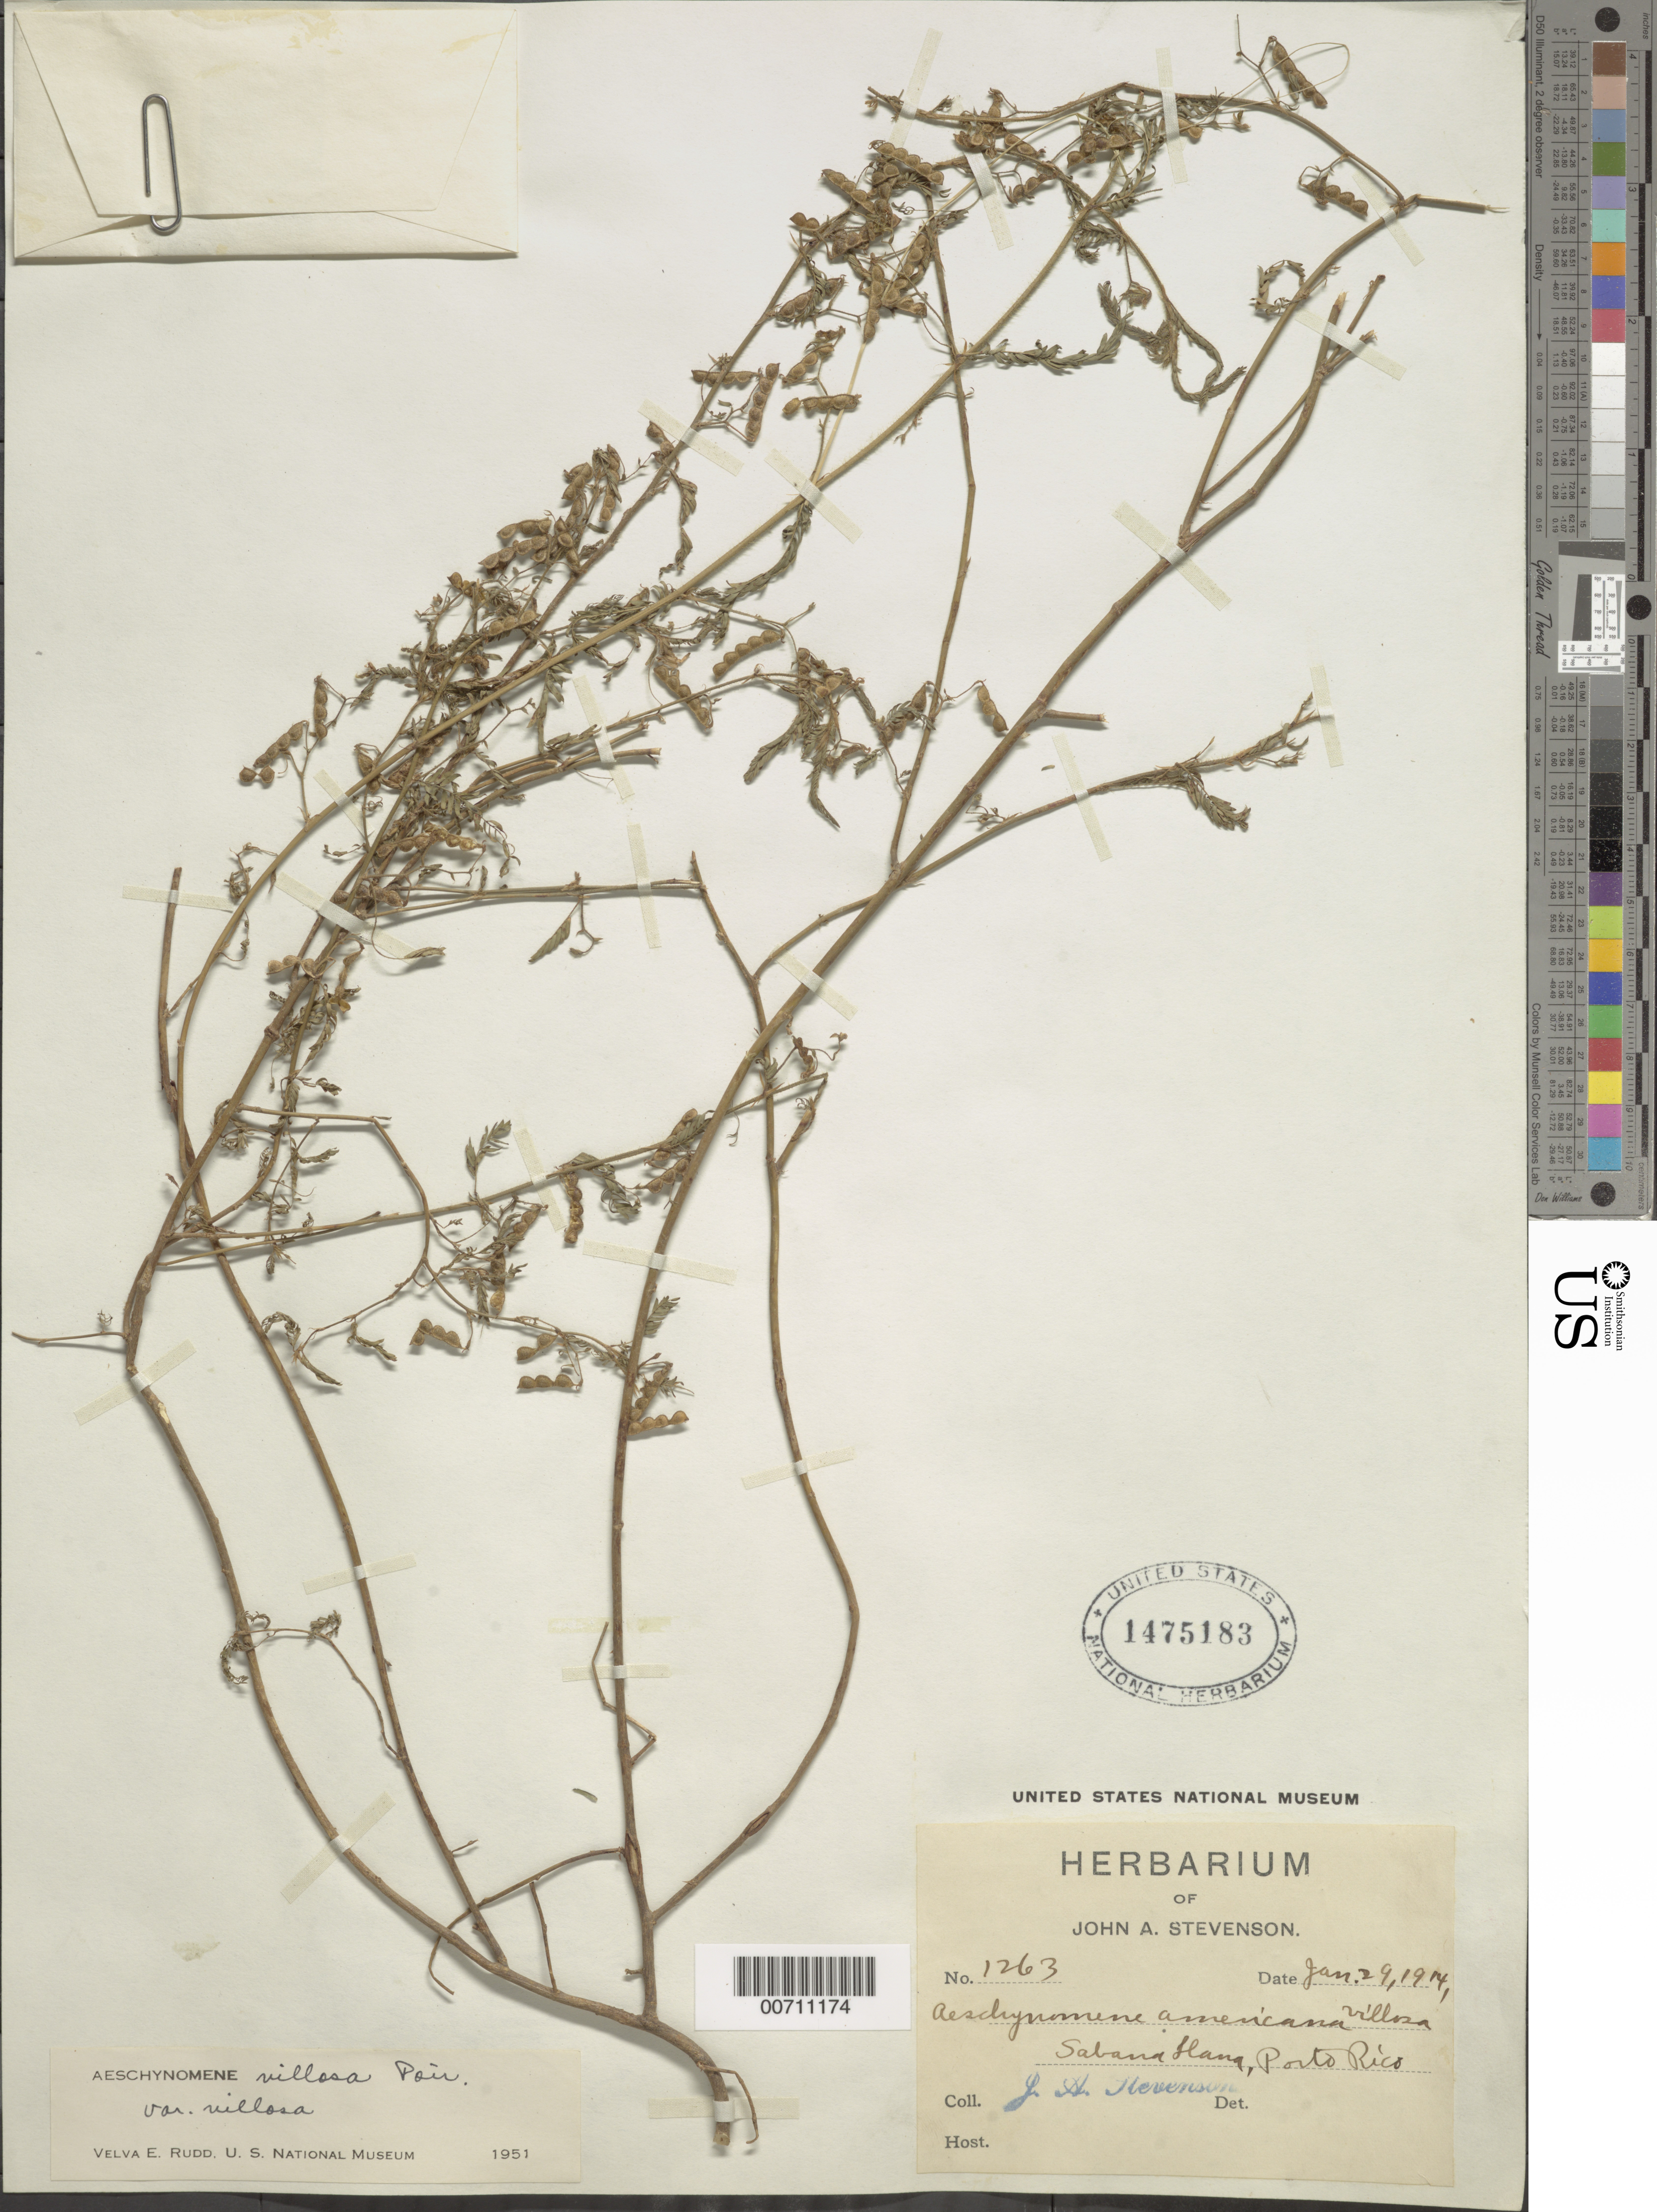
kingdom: Plantae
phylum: Tracheophyta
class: Magnoliopsida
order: Fabales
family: Fabaceae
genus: Aeschynomene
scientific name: Aeschynomene villosa var. villosa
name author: Poir.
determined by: Rudd, V. E.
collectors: J. Stevenson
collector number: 1263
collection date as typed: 29 Jan 1914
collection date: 1914-01-29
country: Puerto Rico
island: Greater Antilles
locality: Sabana Llana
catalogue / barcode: US 1475183